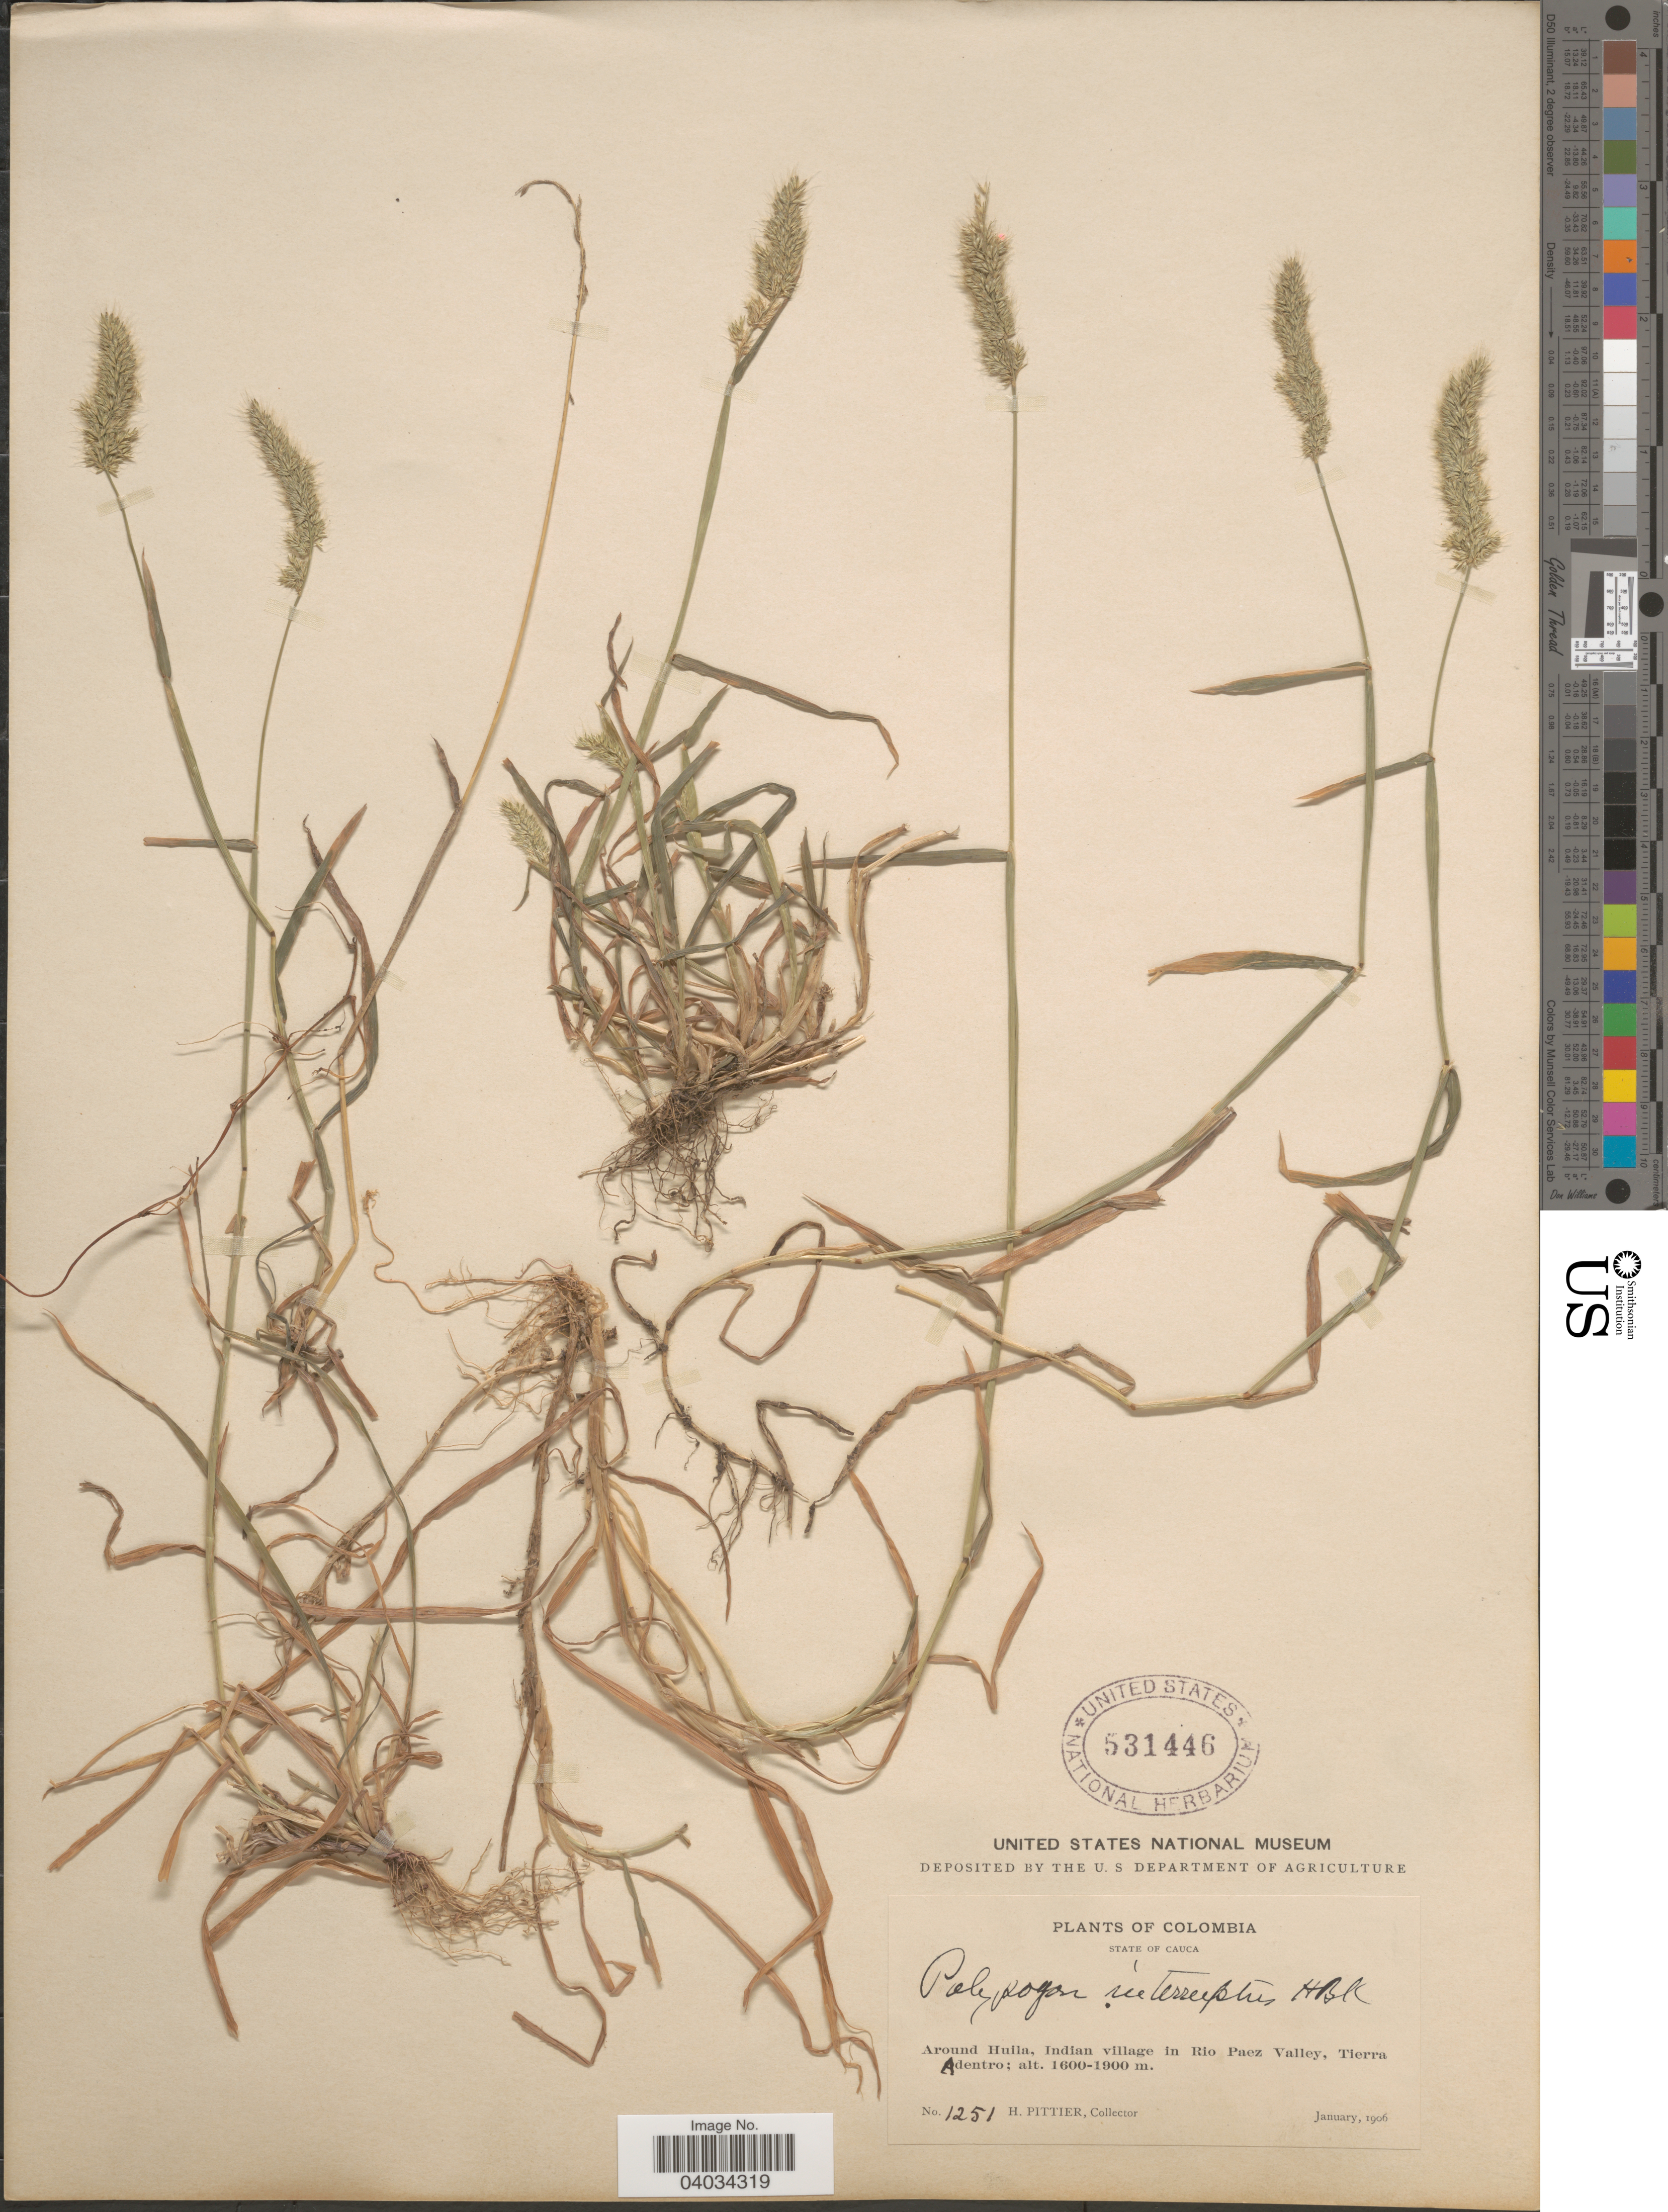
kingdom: Plantae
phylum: Tracheophyta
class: Liliopsida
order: Poales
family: Poaceae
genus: Polypogon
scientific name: Polypogon interruptus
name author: Kunth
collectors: H. F. Pittier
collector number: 1251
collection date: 1906-01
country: Colombia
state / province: Cauca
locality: Around Huila, Indian village in Rio Paez Valley, Tierra Adentro.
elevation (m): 1600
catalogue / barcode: US 531446